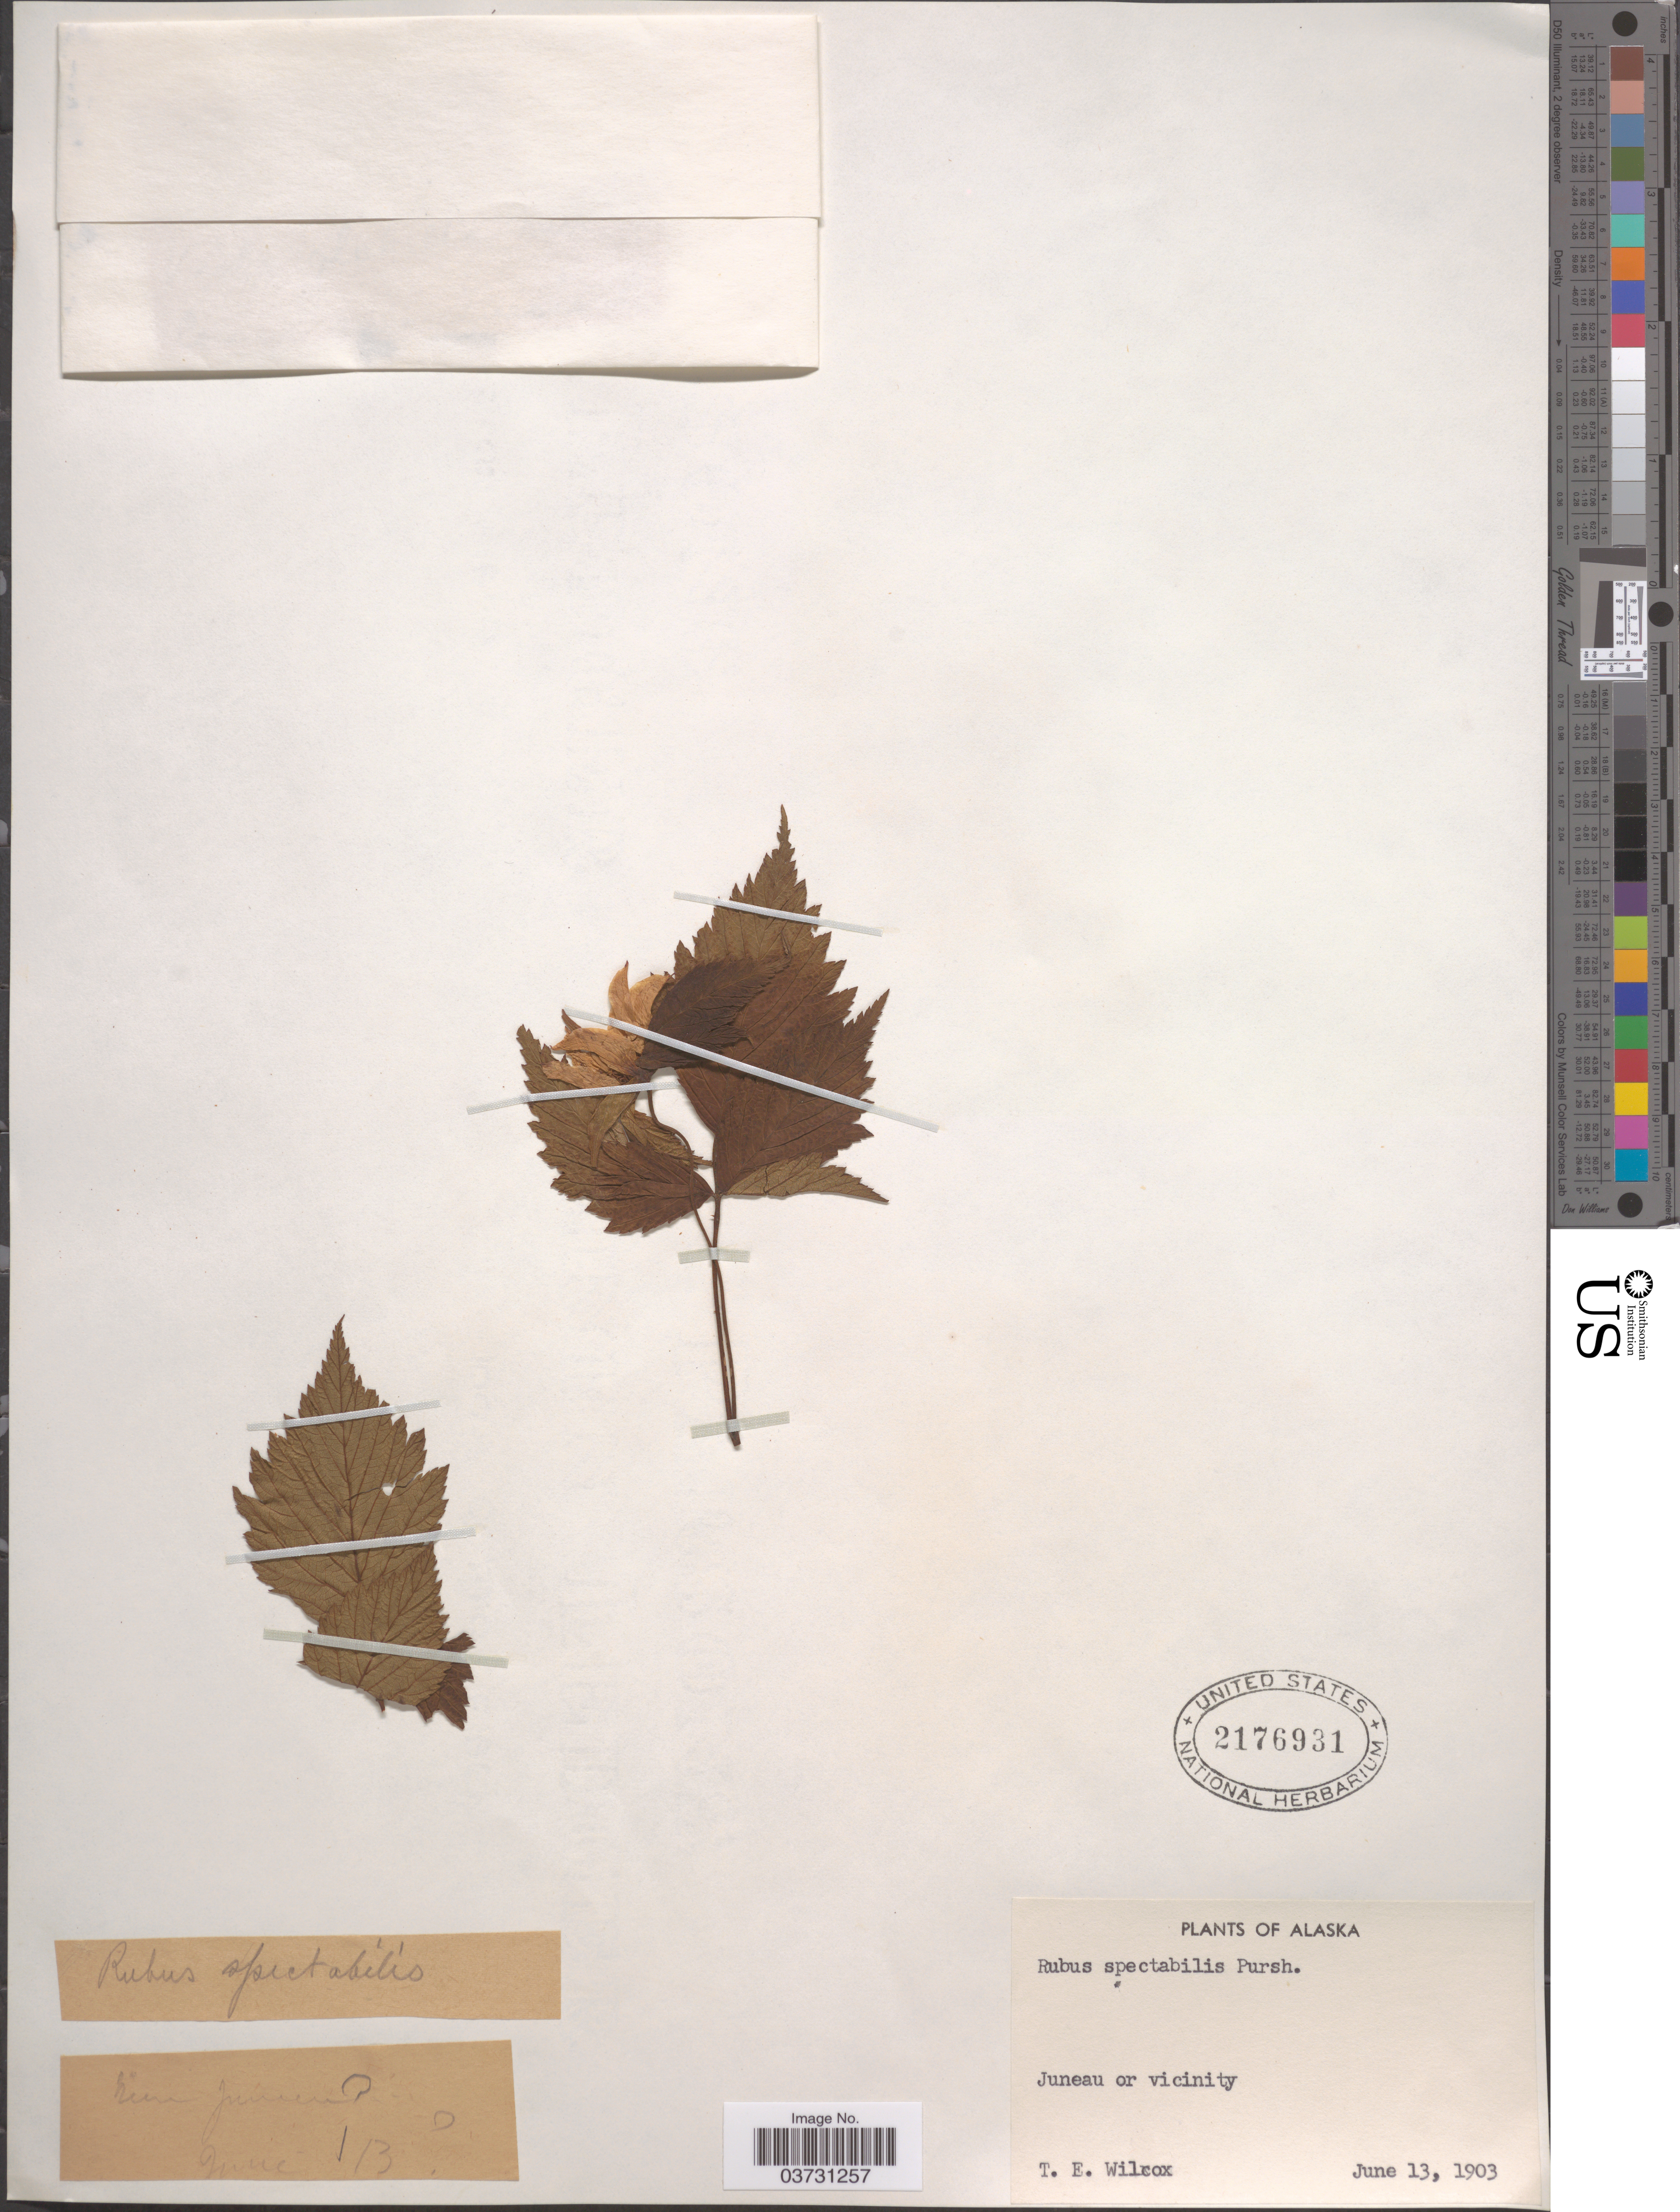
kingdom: Plantae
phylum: Tracheophyta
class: Magnoliopsida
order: Rosales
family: Rosaceae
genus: Rubus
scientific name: Rubus spectabilis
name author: Pursh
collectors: T. E. Wilcox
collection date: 1903-06-13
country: United States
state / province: Alaska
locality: Juneau or vicinity.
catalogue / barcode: US 2176931